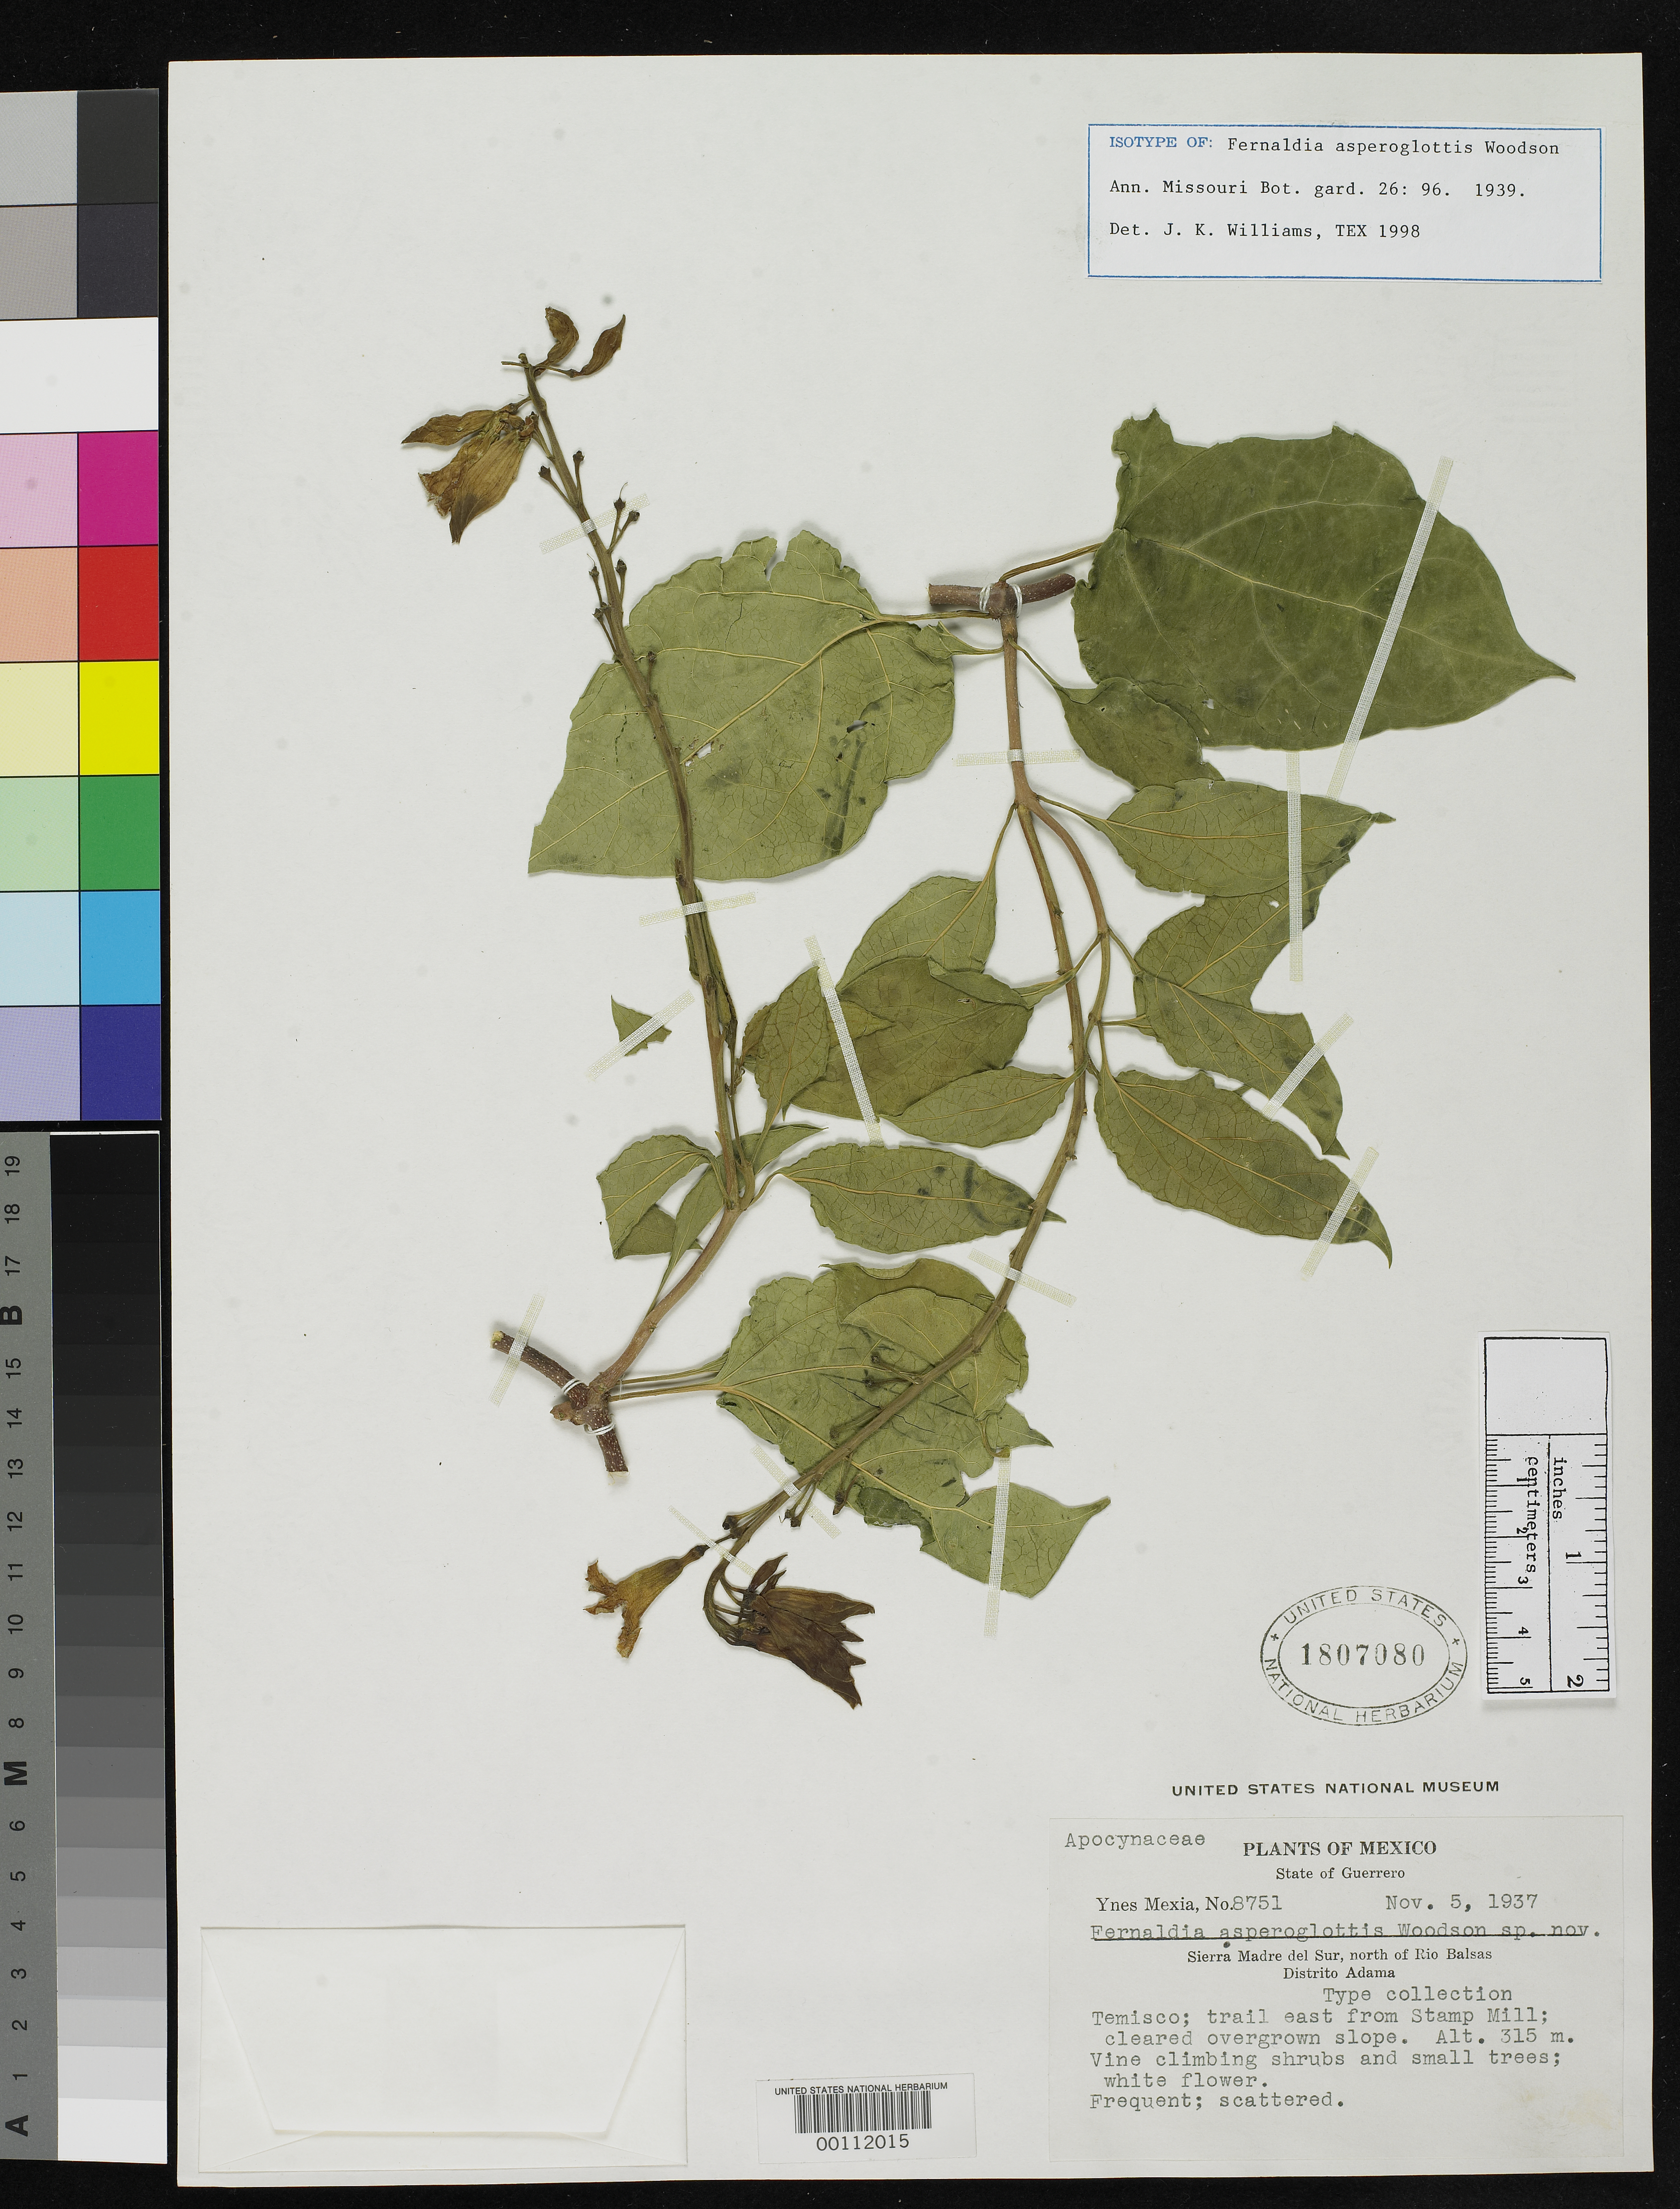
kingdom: Plantae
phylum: Tracheophyta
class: Magnoliopsida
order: Gentianales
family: Apocynaceae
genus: Fernaldia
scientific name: Fernaldia asperoglottis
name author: Woodson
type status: Isotype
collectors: Y. Mexia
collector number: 8751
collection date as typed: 05 Nov 1937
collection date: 1937-11-05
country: Mexico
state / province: Guerrero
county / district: Adama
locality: Sierra Madre de Sur, N of Rio Balsas, Temisco, trail E from Stamp Mill.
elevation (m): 315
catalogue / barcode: US 1807080